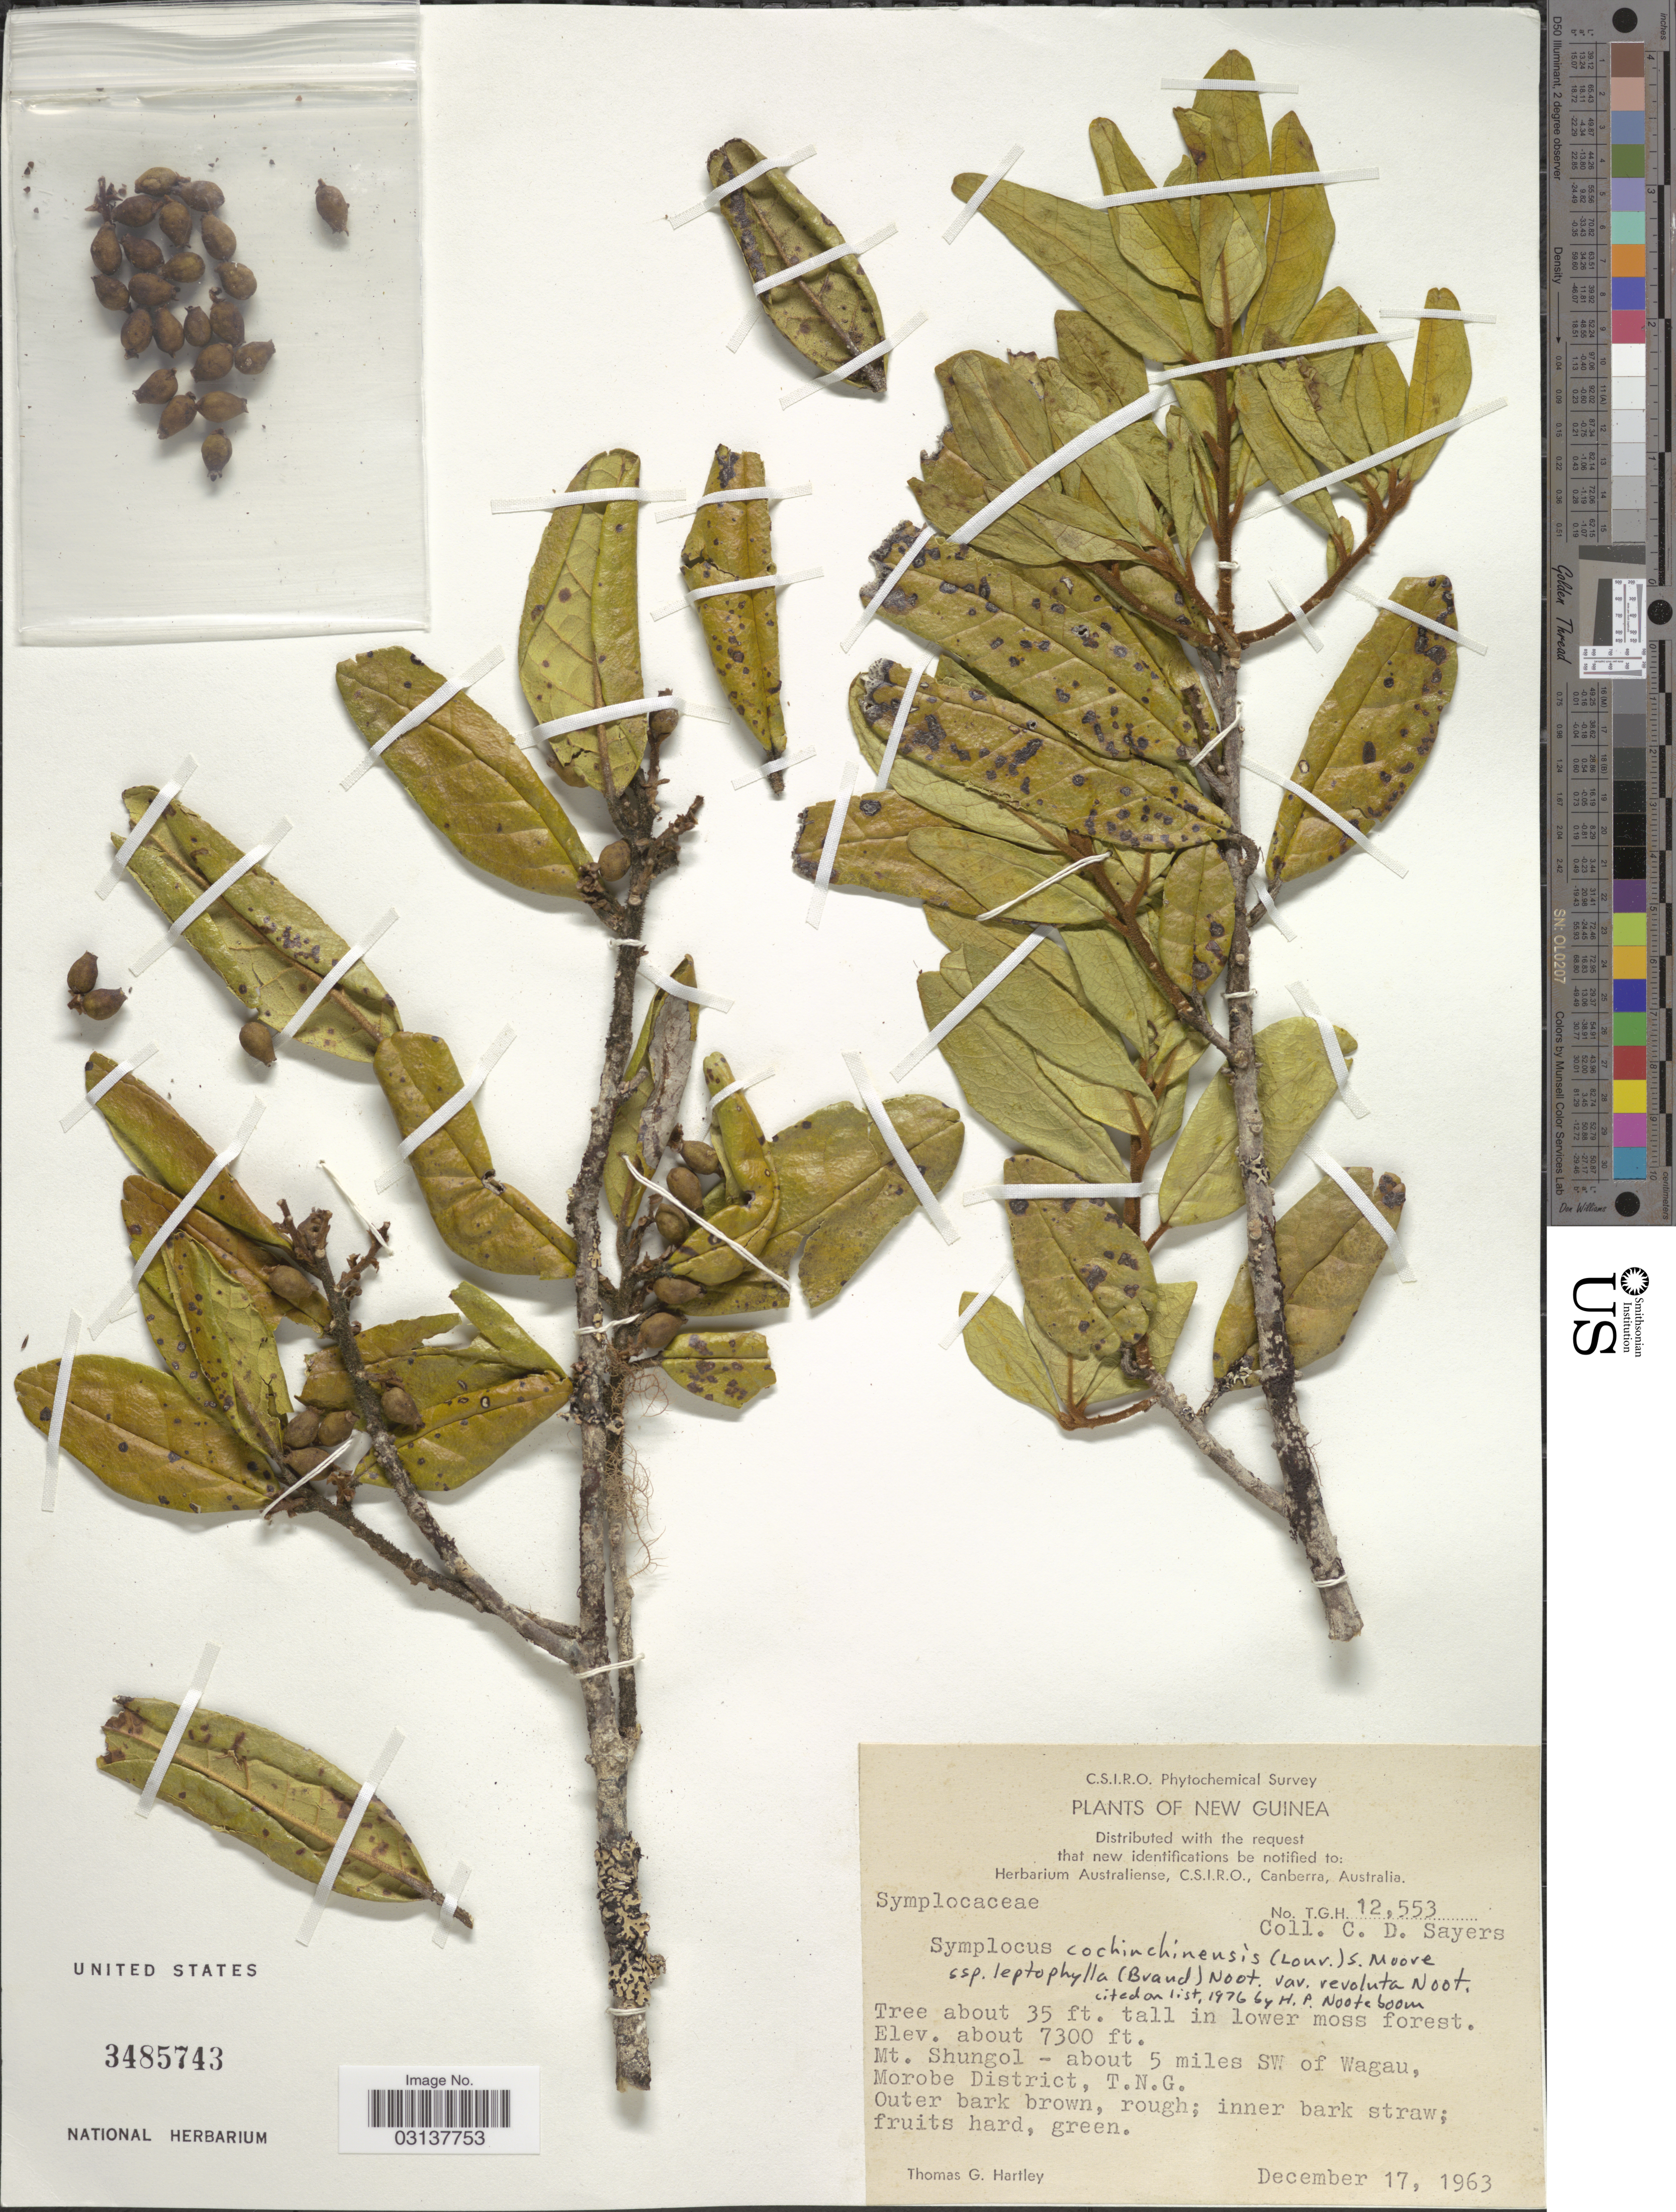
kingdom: Plantae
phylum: Tracheophyta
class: Magnoliopsida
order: Ericales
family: Symplocaceae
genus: Symplocos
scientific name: Symplocos cochinchinensis var. revoluta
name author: Noot.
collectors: C. Sayers & T. Hartley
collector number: T.G.H. 12553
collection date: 1963-12-17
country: Papua New Guinea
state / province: Morobe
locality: New Guinea, Mt. Shungol, about 5 miles SW of Wagau, Morobe District, T.N.G.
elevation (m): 2225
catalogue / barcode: US 3485743